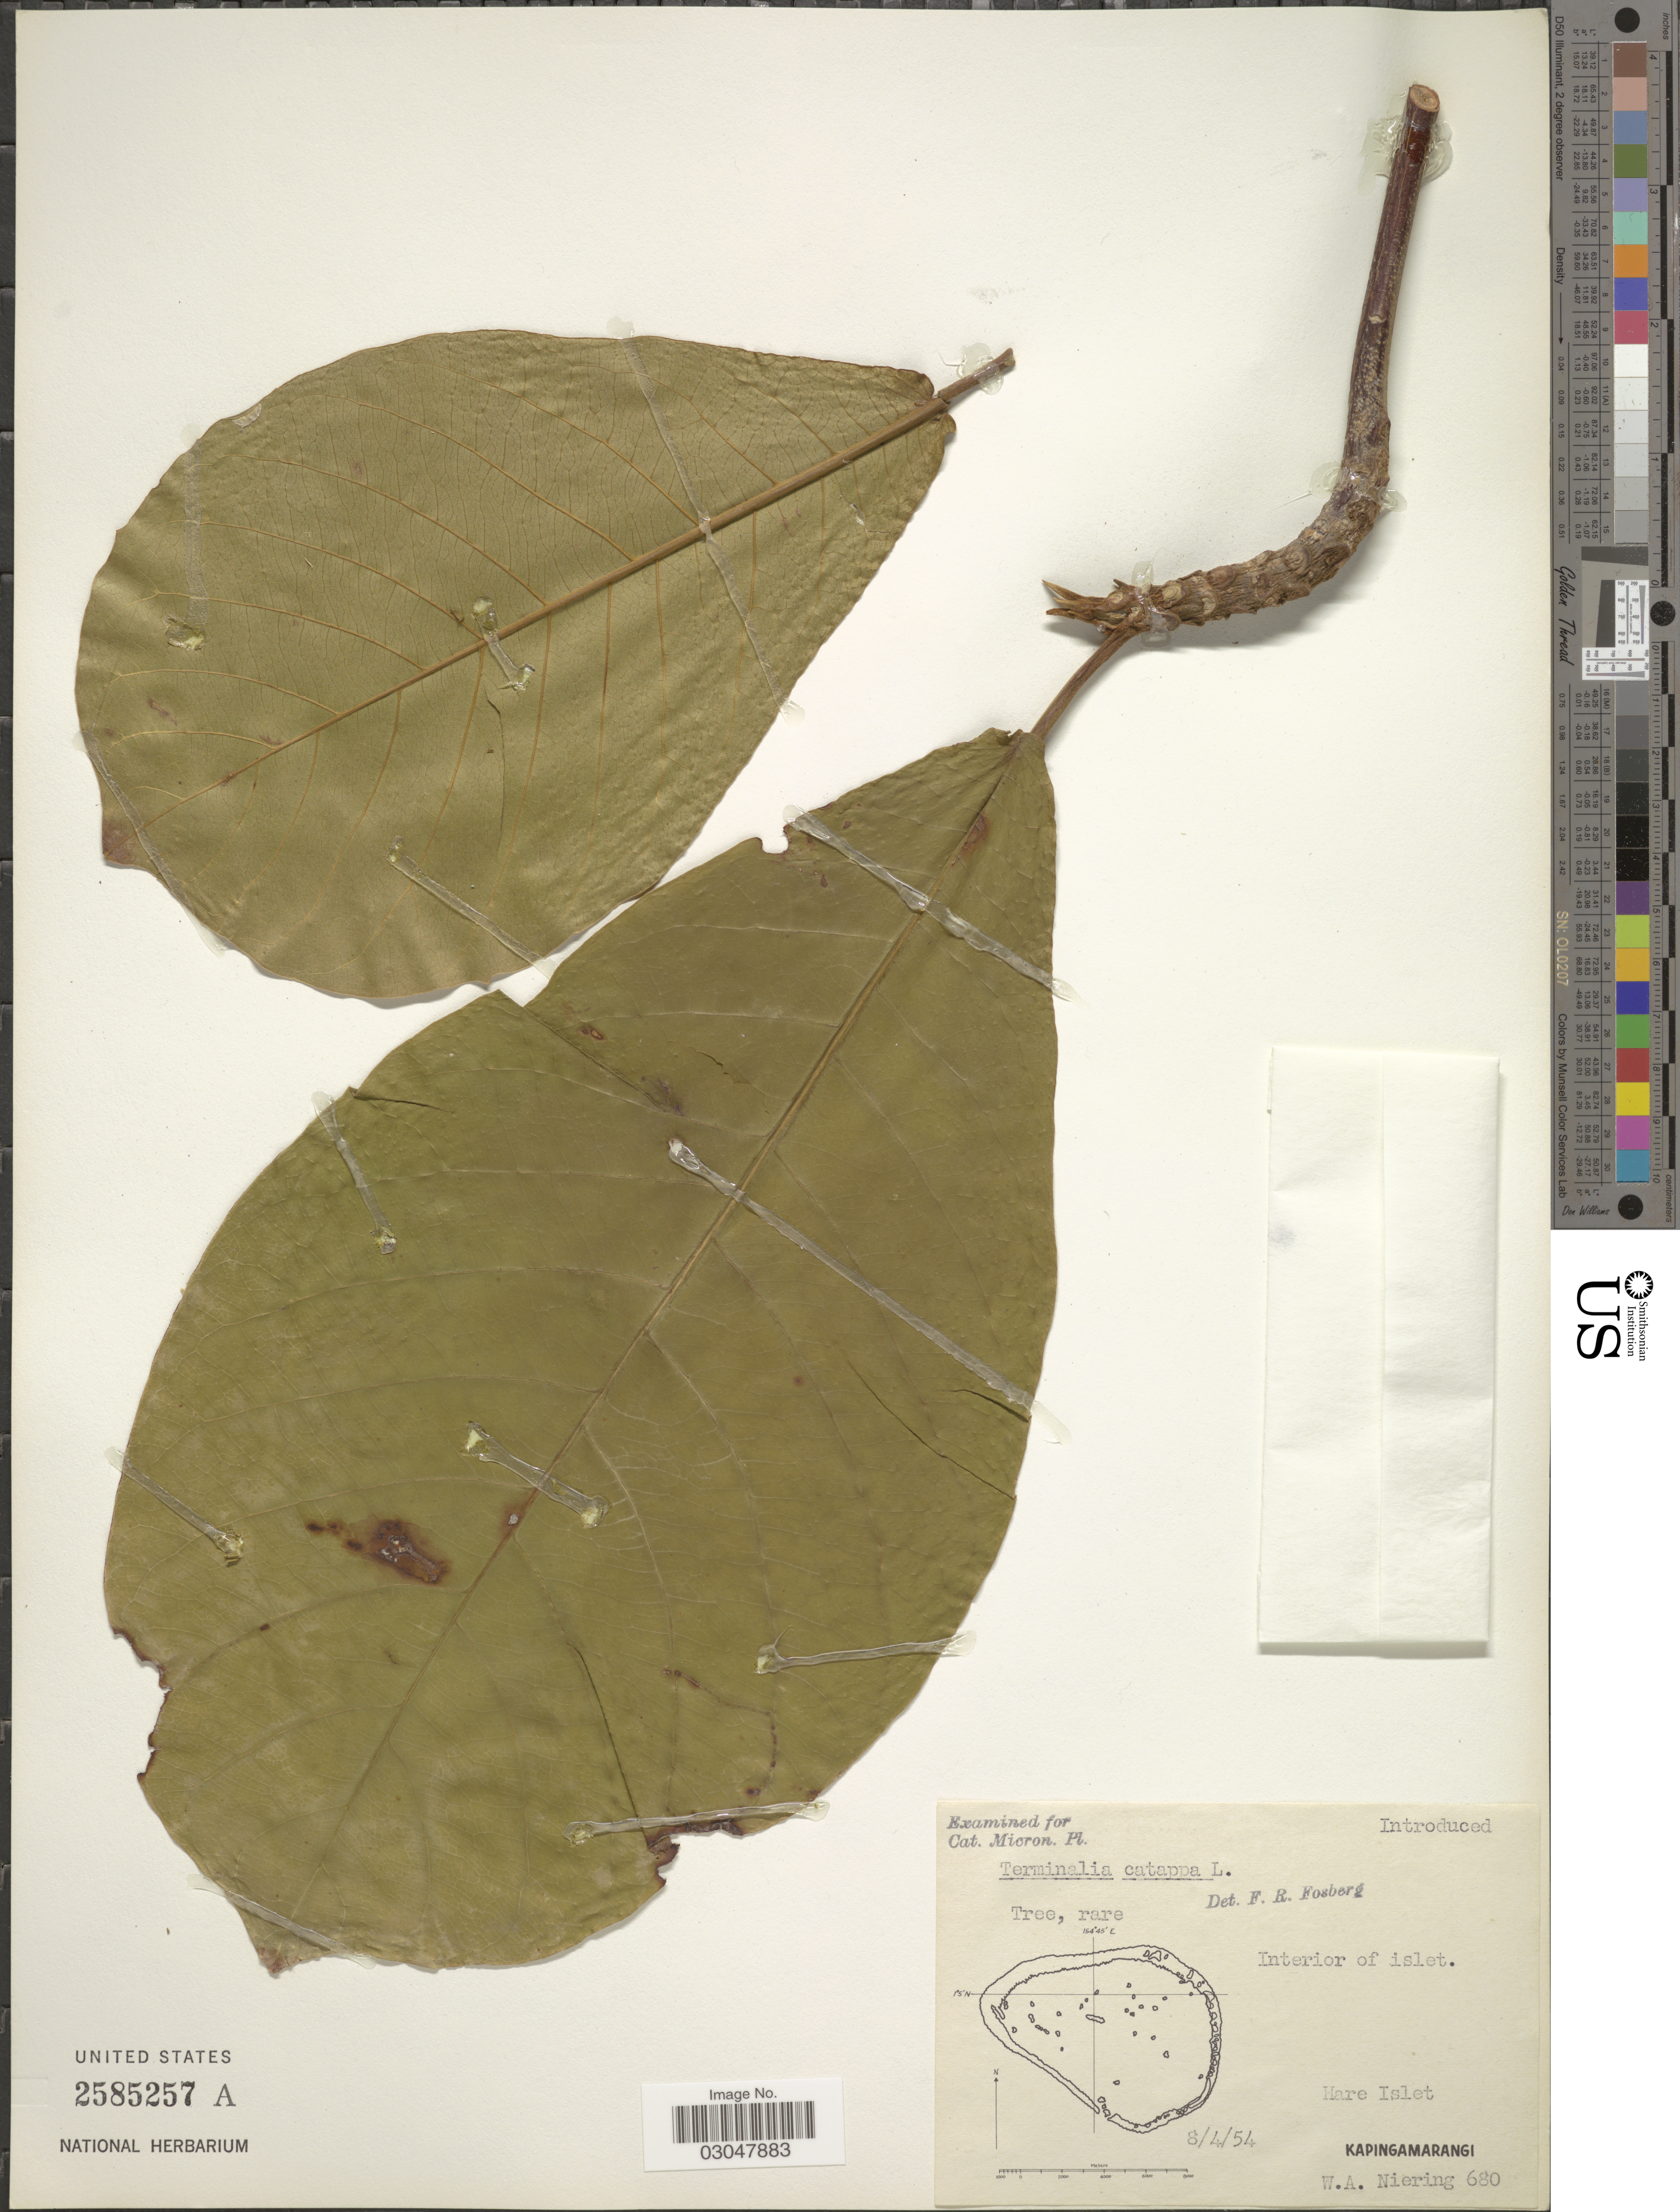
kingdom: Plantae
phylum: Tracheophyta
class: Magnoliopsida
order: Myrtales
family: Combretaceae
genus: Terminalia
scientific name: Terminalia catappa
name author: L.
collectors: W. Niering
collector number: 680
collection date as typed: Transcribed d/m/y: 8/4/54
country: Micronesia, Federated States of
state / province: Pohnpei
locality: Interior of islet. Hare Islet. Kapingamarangi.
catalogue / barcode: US 2585257A